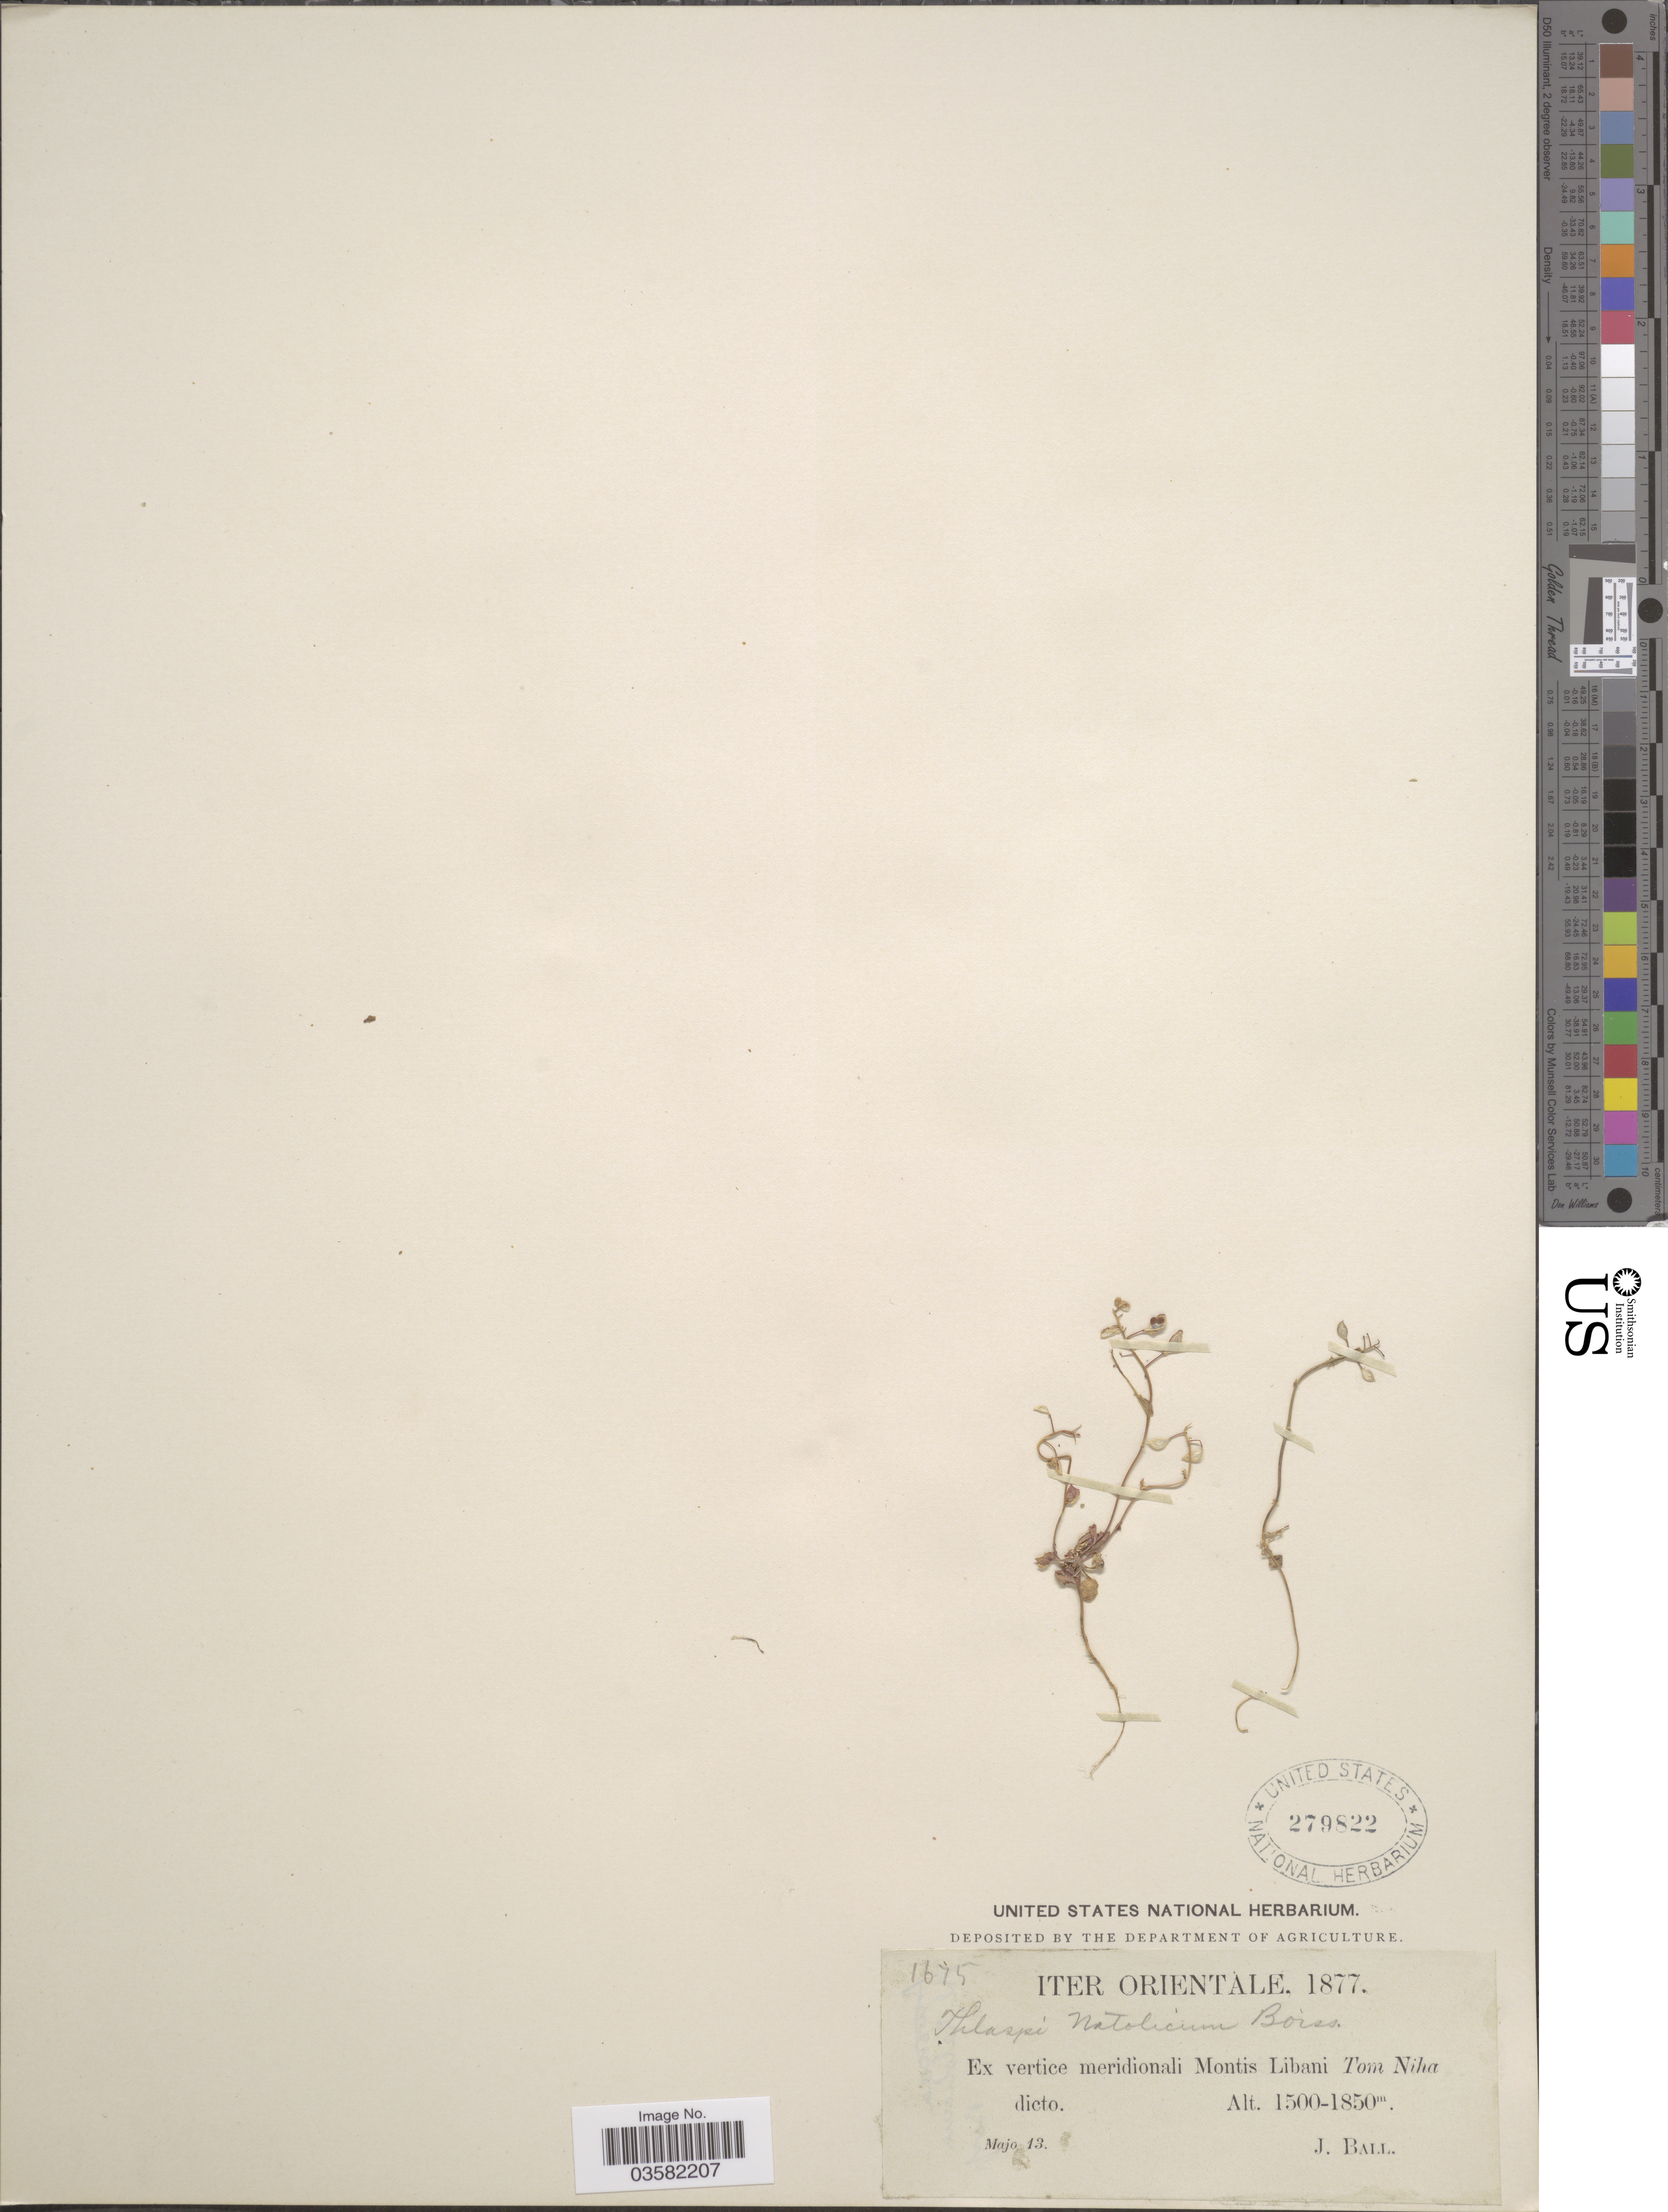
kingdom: Plantae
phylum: Tracheophyta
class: Magnoliopsida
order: Brassicales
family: Brassicaceae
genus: Thlaspi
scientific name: Thlaspi natolicum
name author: Boiss.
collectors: J. Ball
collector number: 1675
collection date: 1877-05-13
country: Lebanon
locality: Iter Orientale. Ex vertice meridionali Montis Libani Tom Niha dicto.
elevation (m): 1500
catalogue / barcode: US 279822